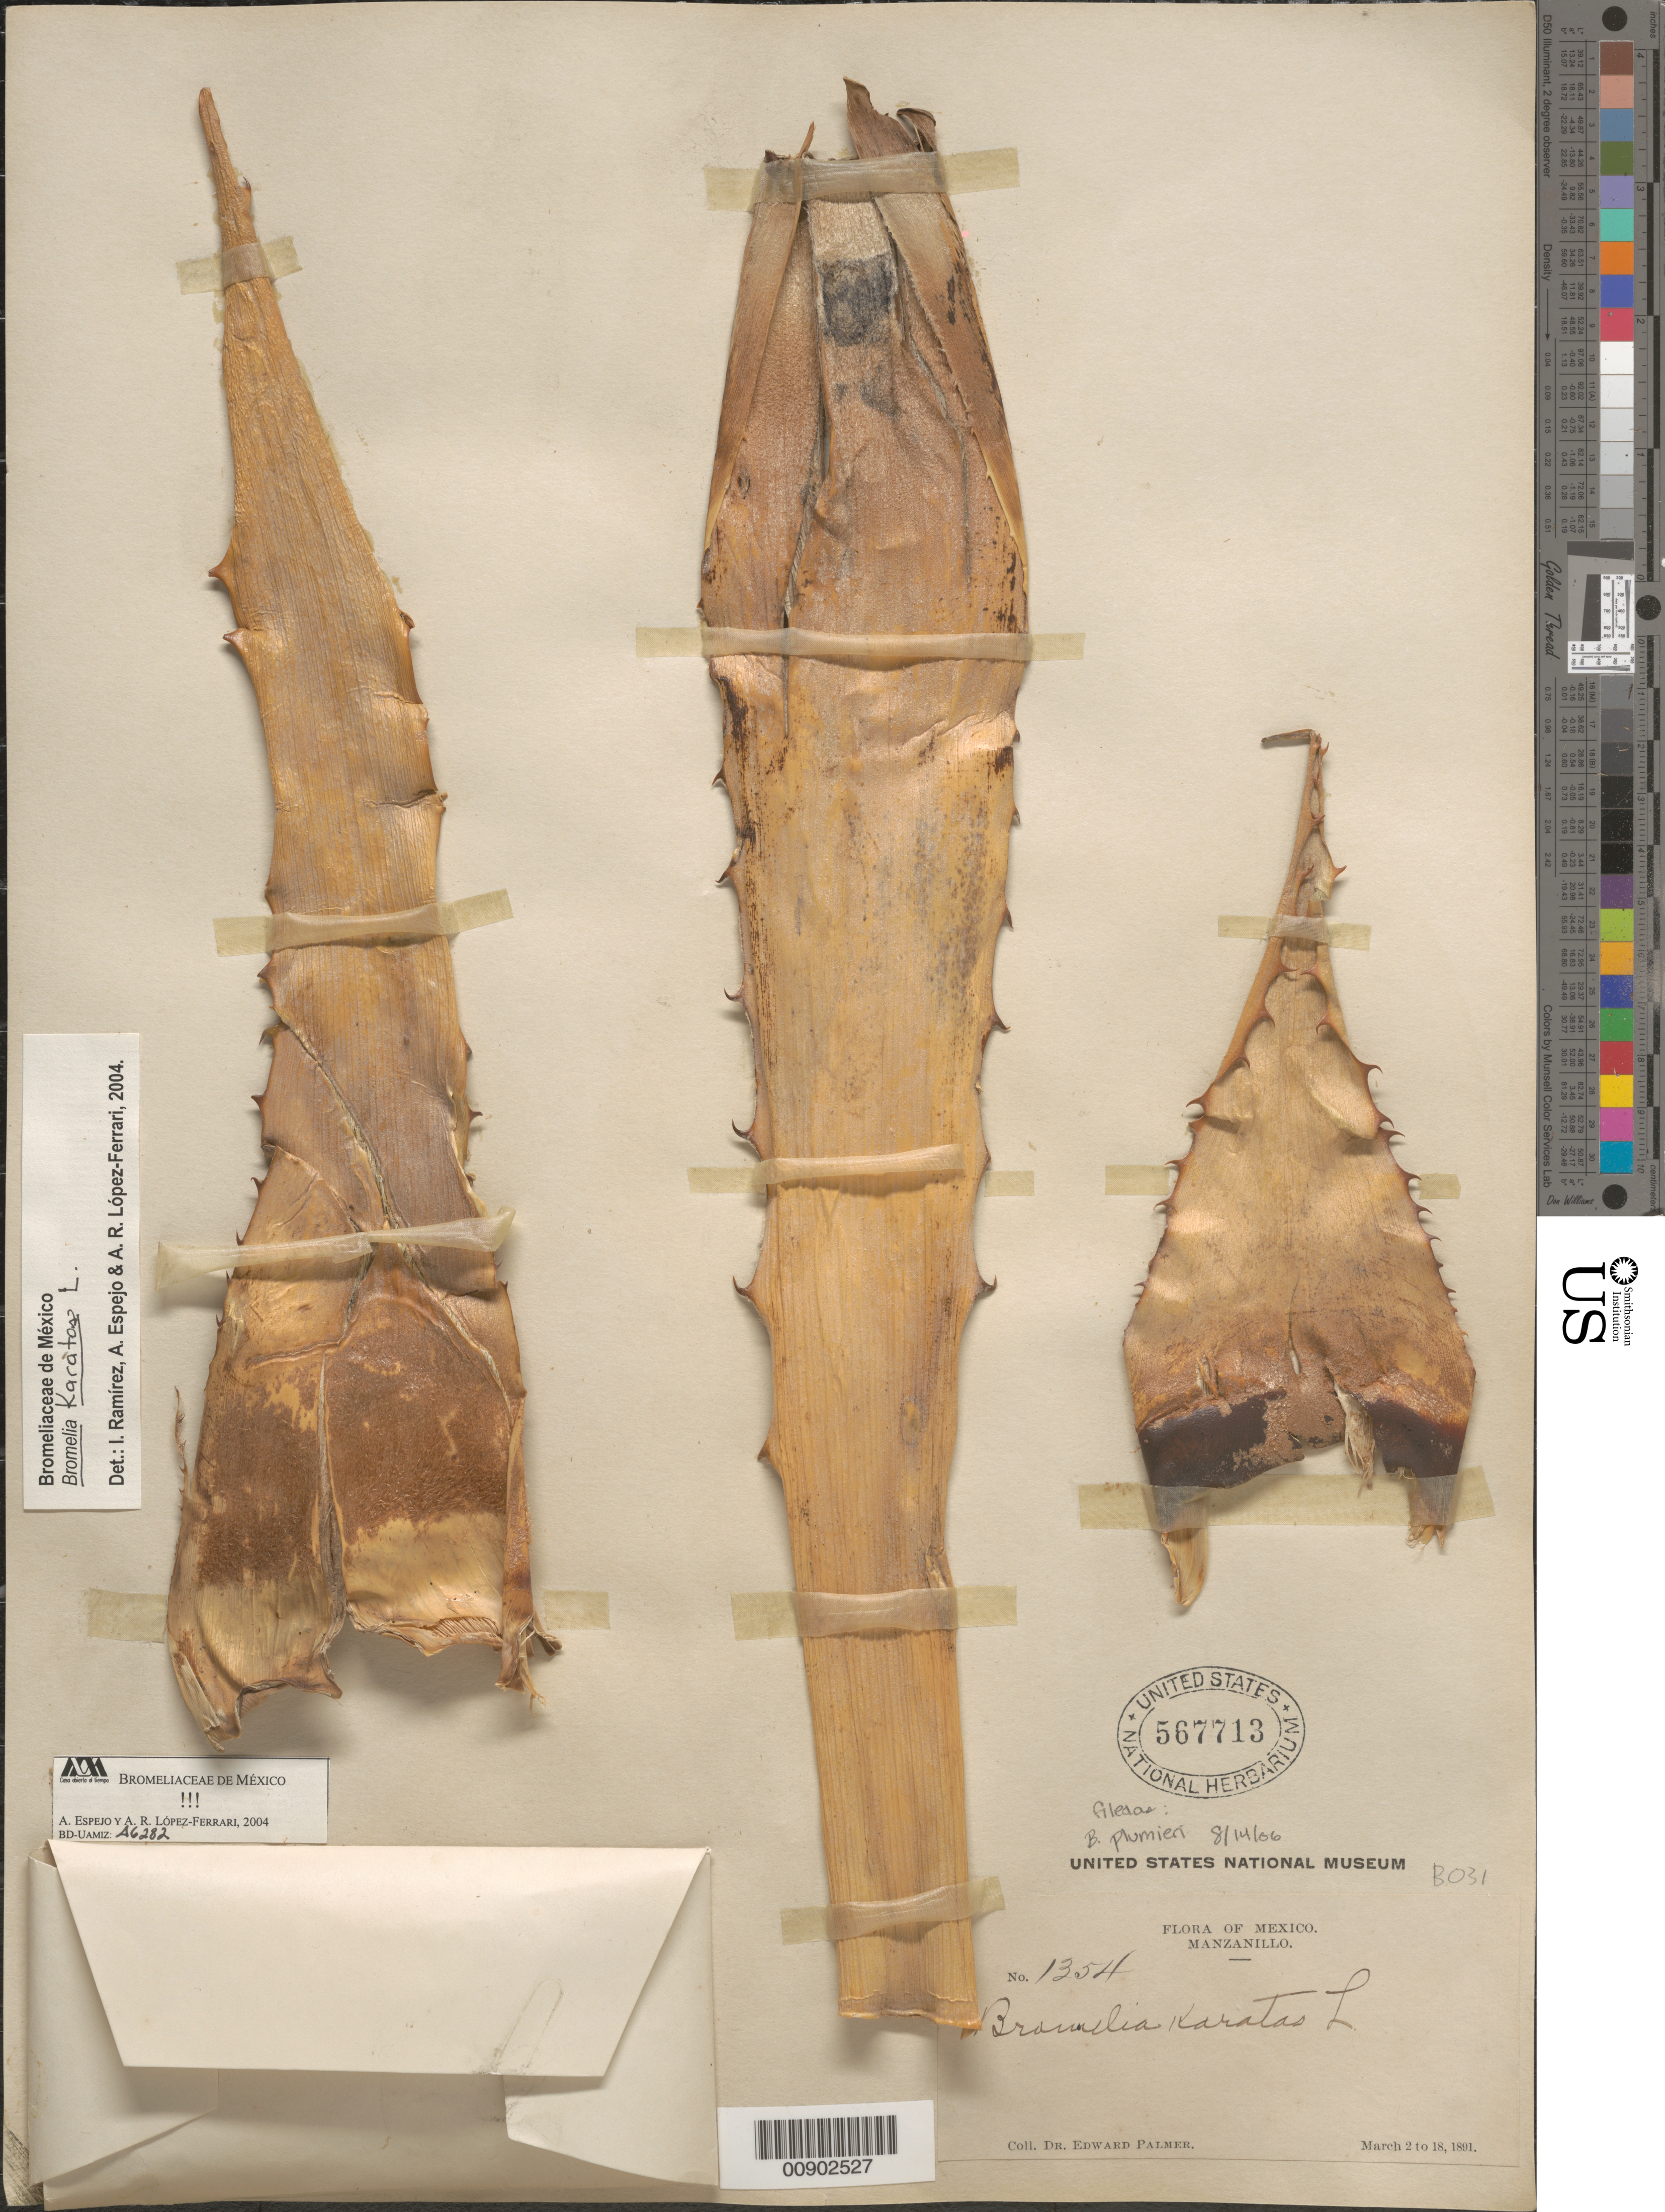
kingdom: Plantae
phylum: Tracheophyta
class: Liliopsida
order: Poales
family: Bromeliaceae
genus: Bromelia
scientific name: Bromelia plumieri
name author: (É. Morren) L.B. Sm.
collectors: E. Palmer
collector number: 1354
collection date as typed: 02 Mar 1891 to 18 Mar 1891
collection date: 1891-03-02/1891-03-18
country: Mexico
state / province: Colima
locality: Manzanillo, Colima.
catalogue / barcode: US 567713